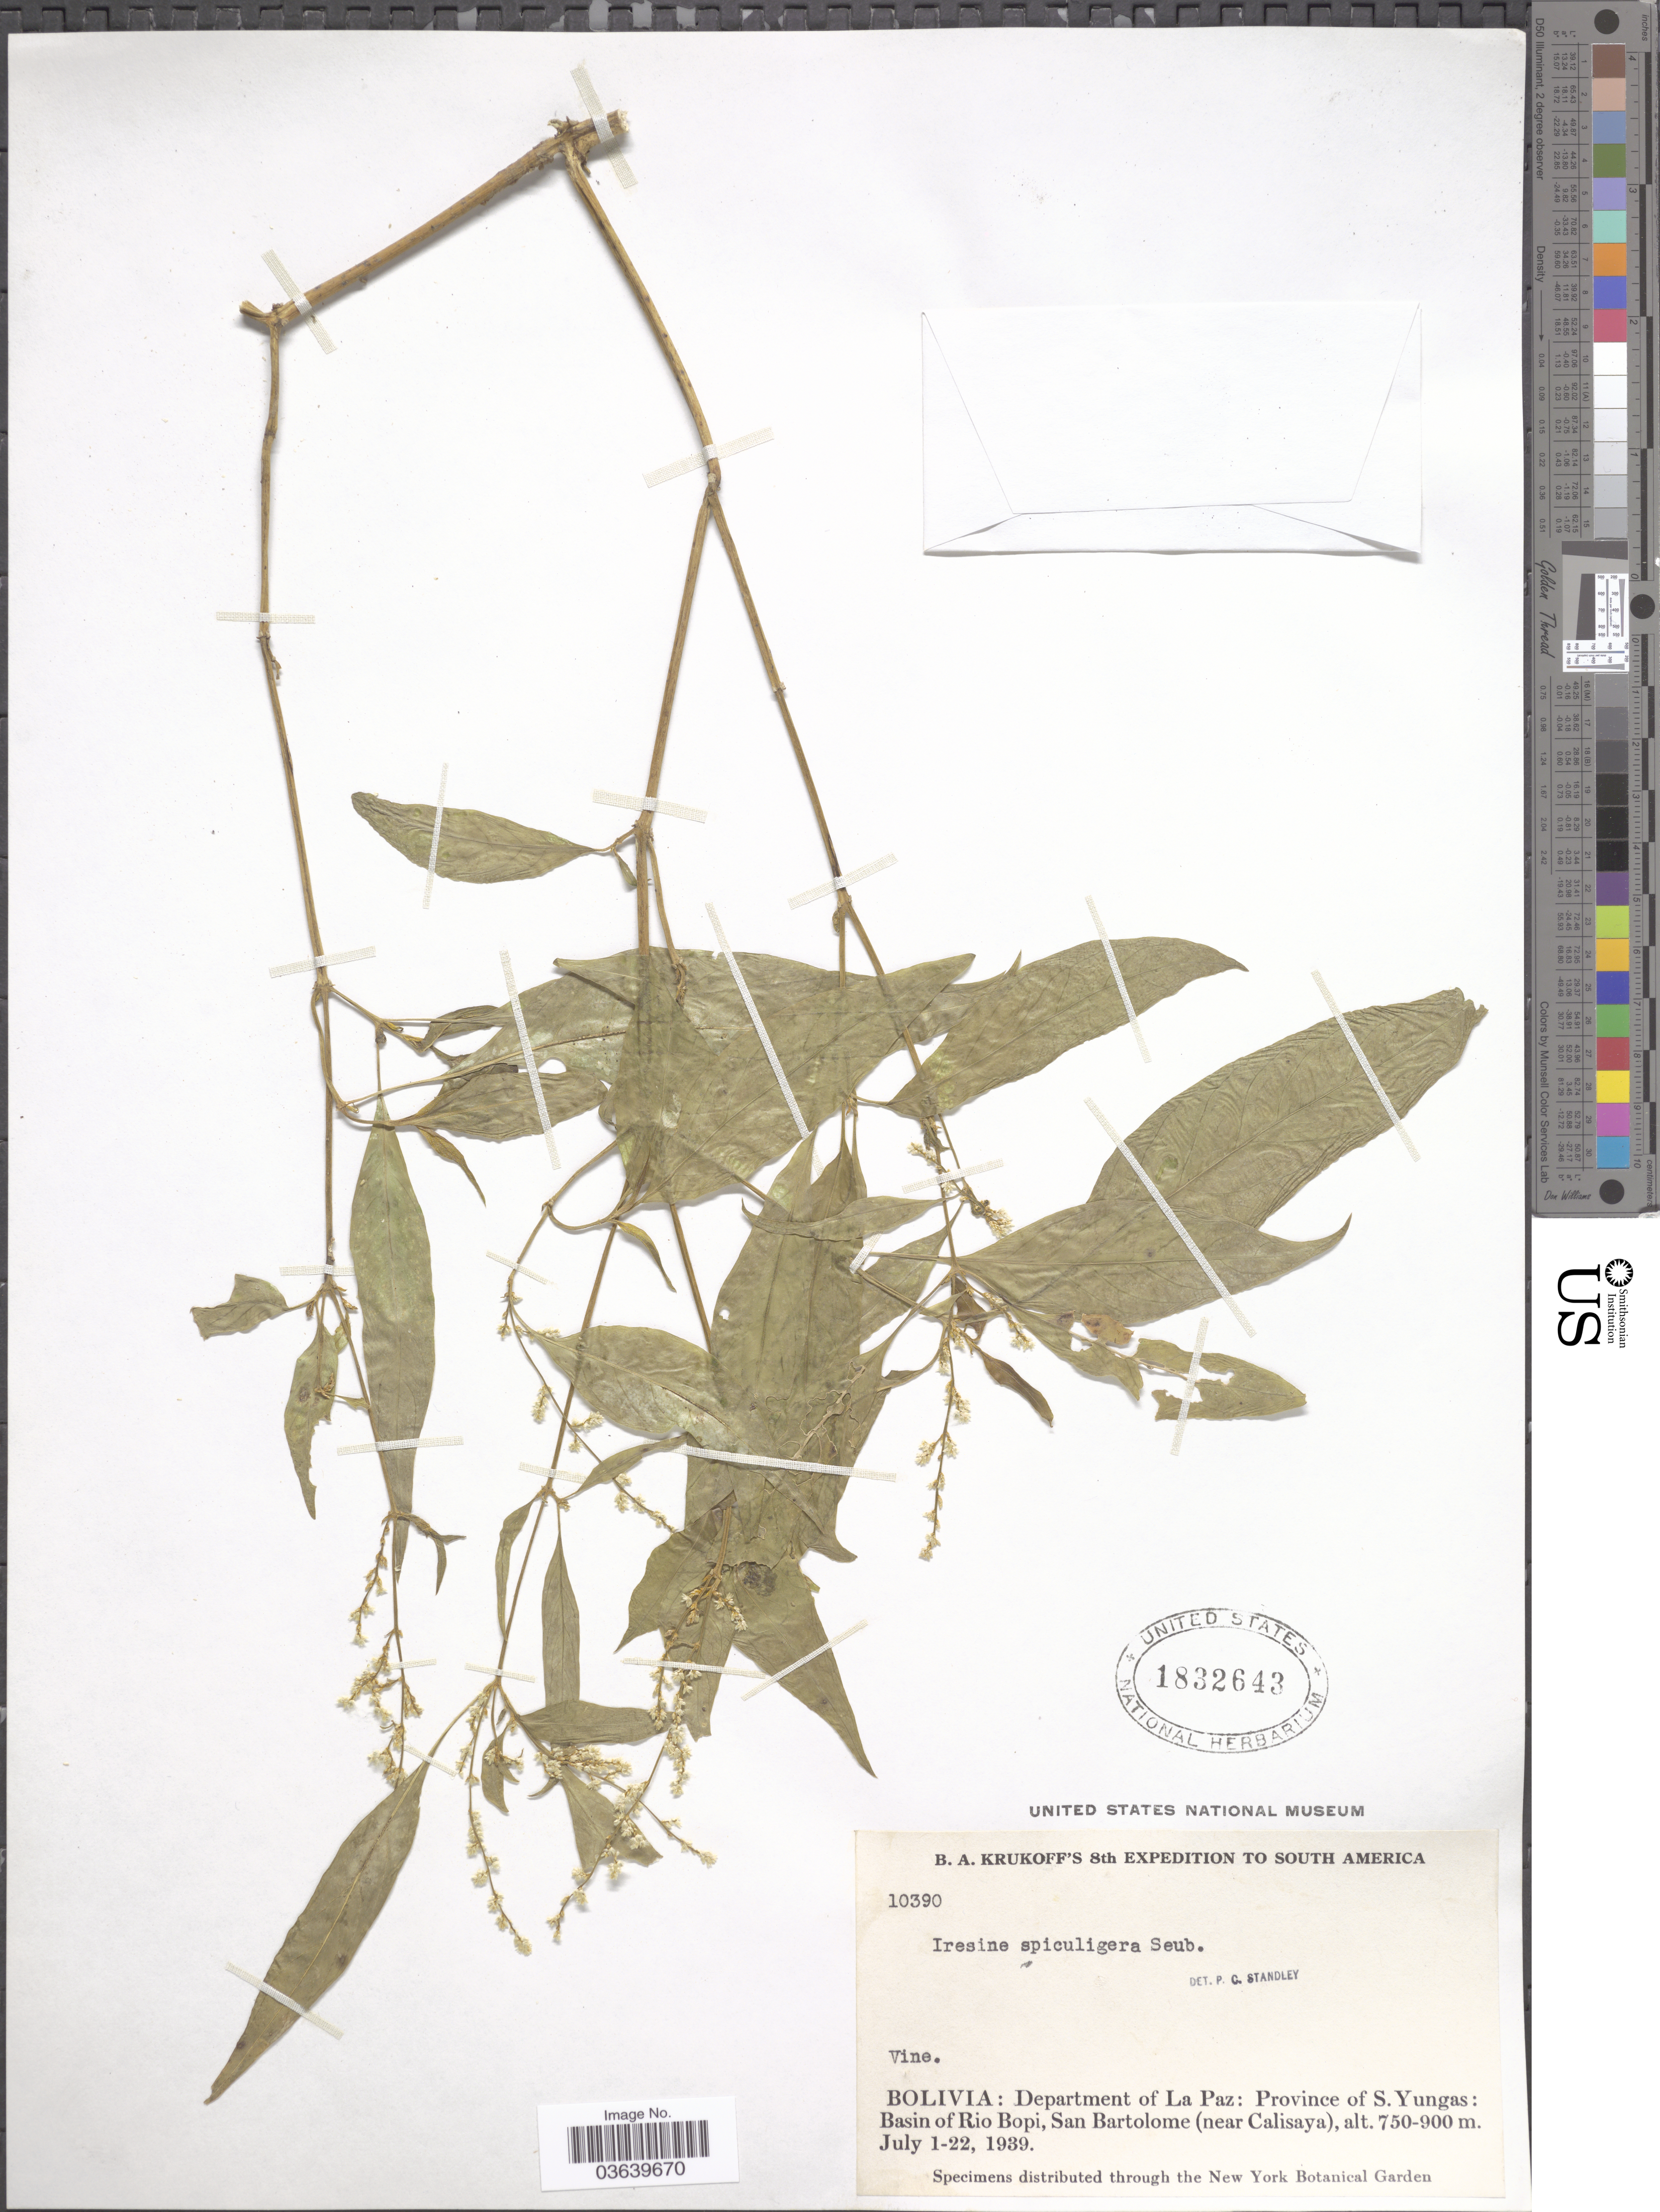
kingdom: Plantae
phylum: Tracheophyta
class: Magnoliopsida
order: Caryophyllales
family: Amaranthaceae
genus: Iresine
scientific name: Iresine spiculigera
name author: Seub.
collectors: B. A. Krukoff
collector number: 10390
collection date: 1939-07-01/1939-07-22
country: Bolivia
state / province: La Paz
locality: Department of La Paz: Province of S. Yungas: Basin of Rio Bopi, San Bartolome (near Calisaya).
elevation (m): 750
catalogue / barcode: US 1832643